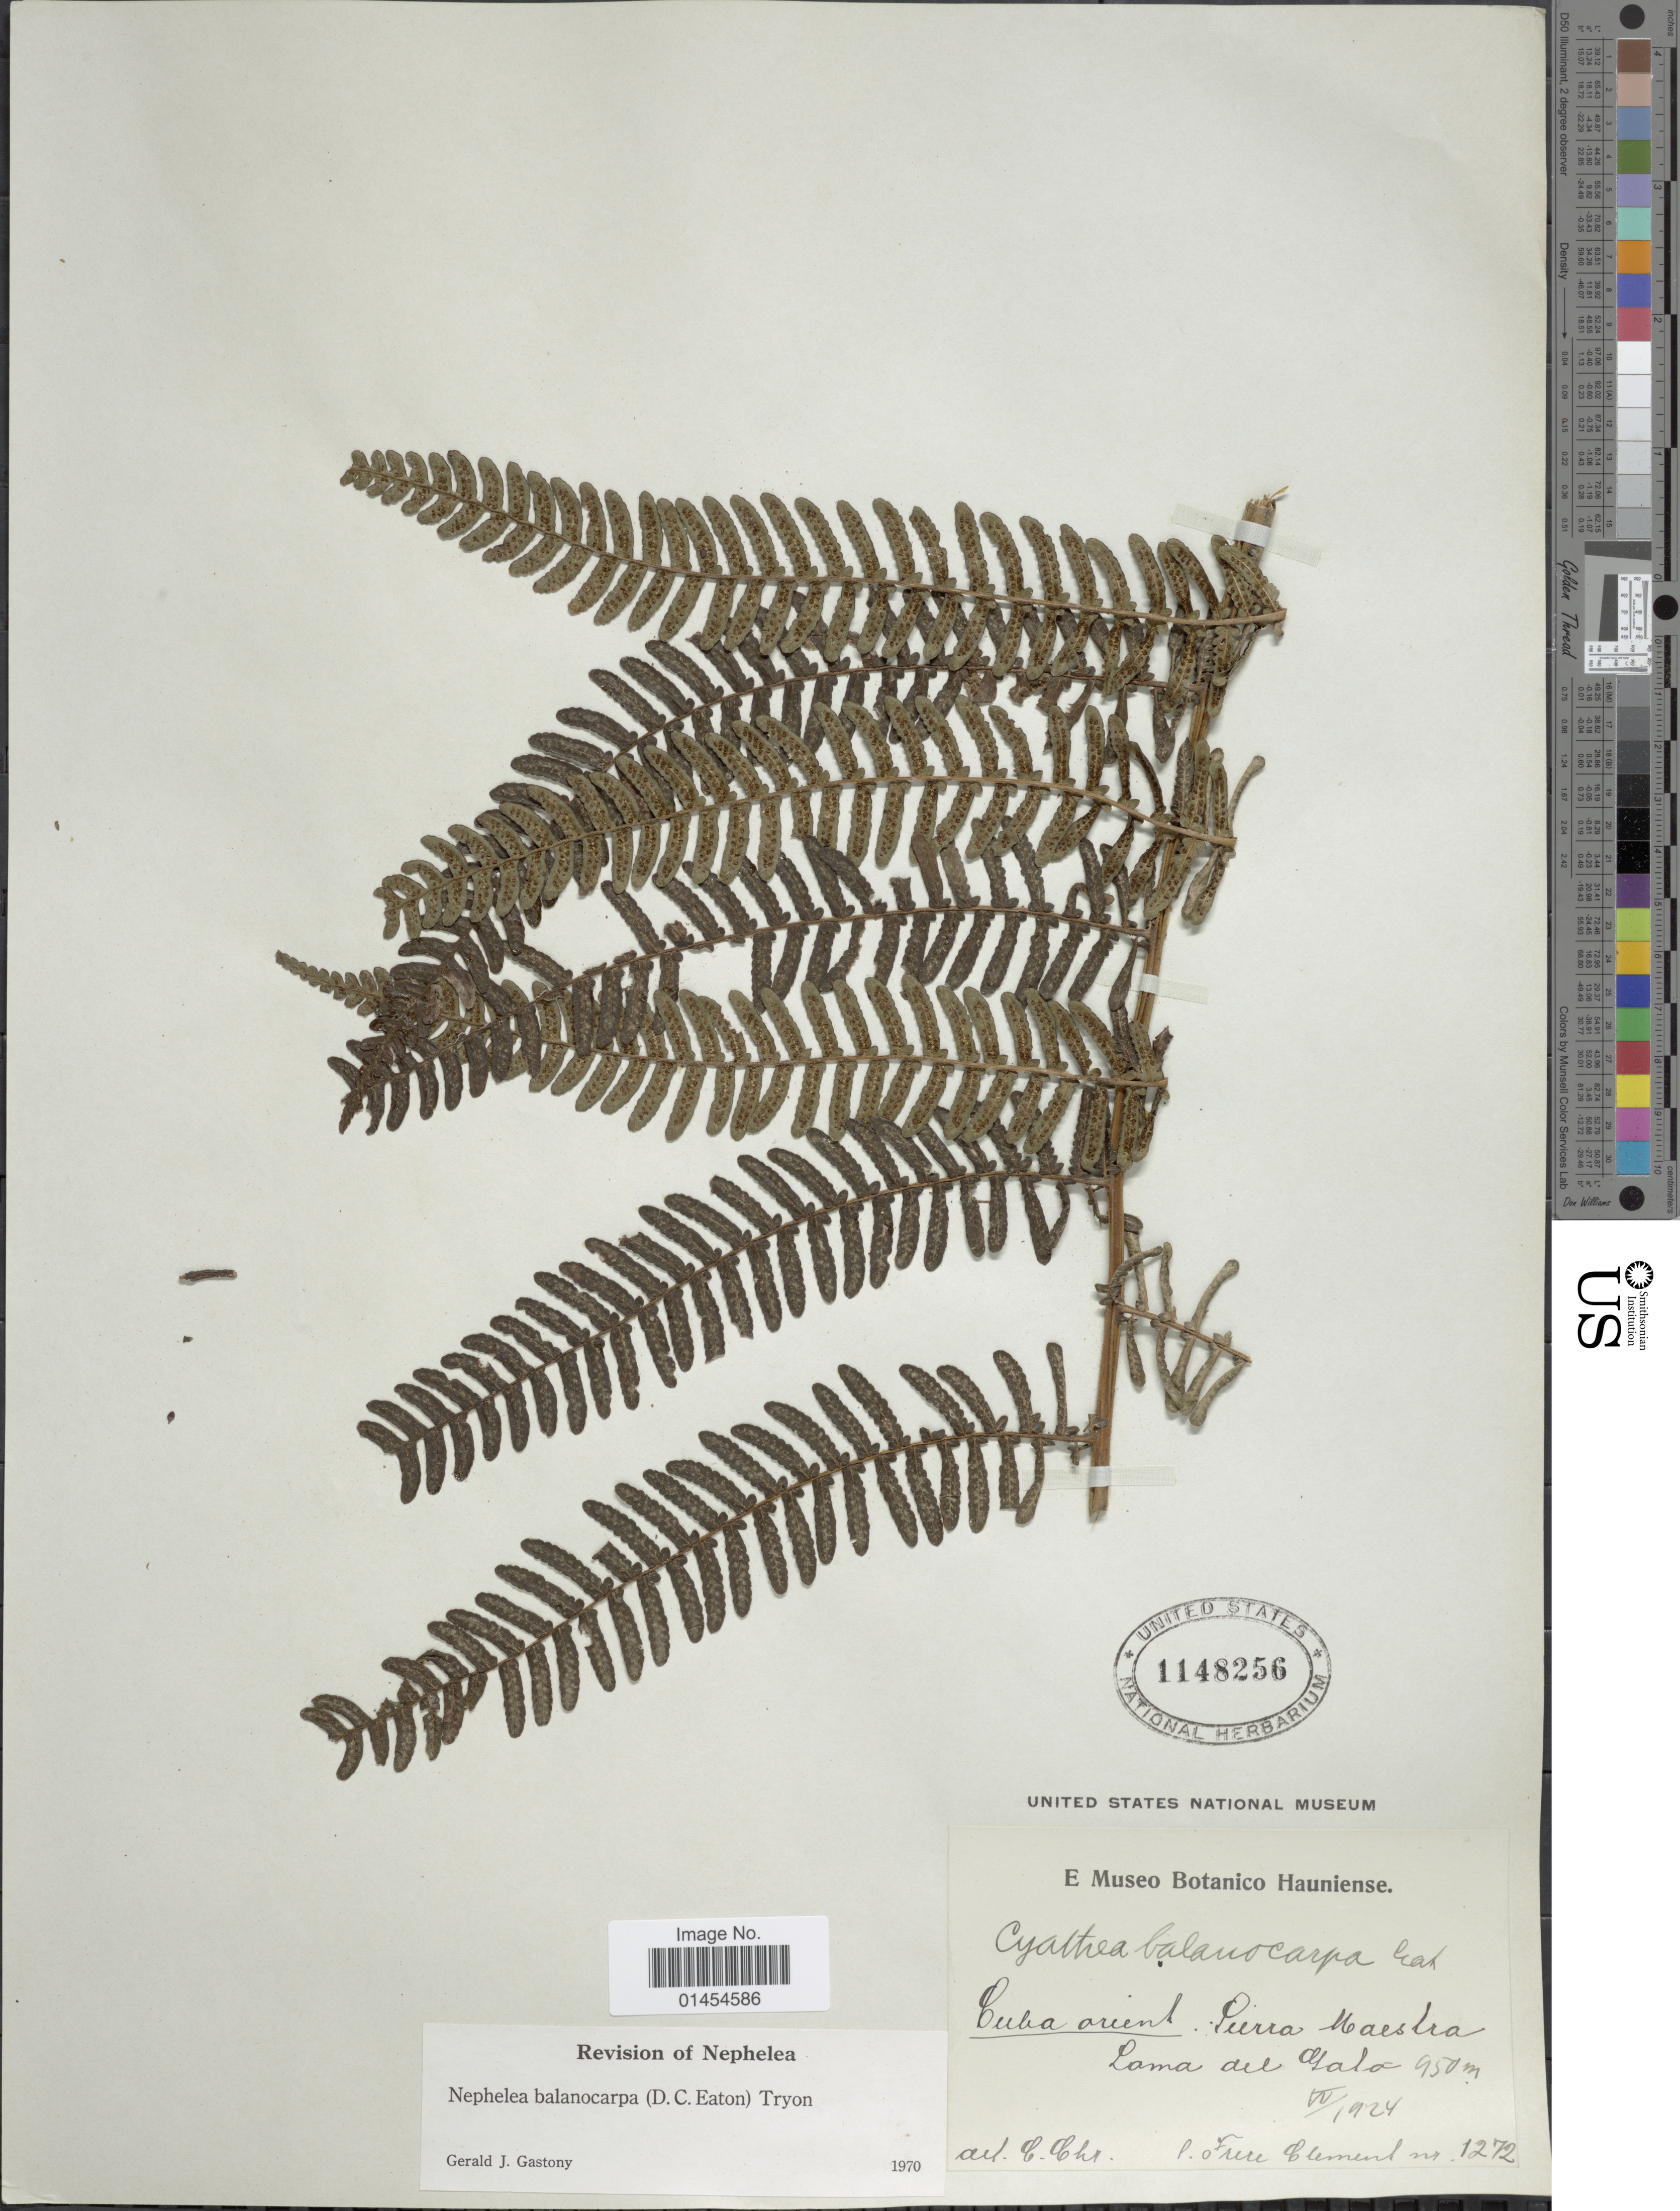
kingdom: Plantae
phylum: Tracheophyta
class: Polypodiopsida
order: Cyatheales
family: Cyatheaceae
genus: Alsophila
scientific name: Alsophila balanocarpa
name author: (D.C. Eaton) D.S. Conant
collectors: B. Clement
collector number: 1272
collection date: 1924-04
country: Cuba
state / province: Oriente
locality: Sierra Maestra, Lama del Gato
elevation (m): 950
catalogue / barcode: US 1148256